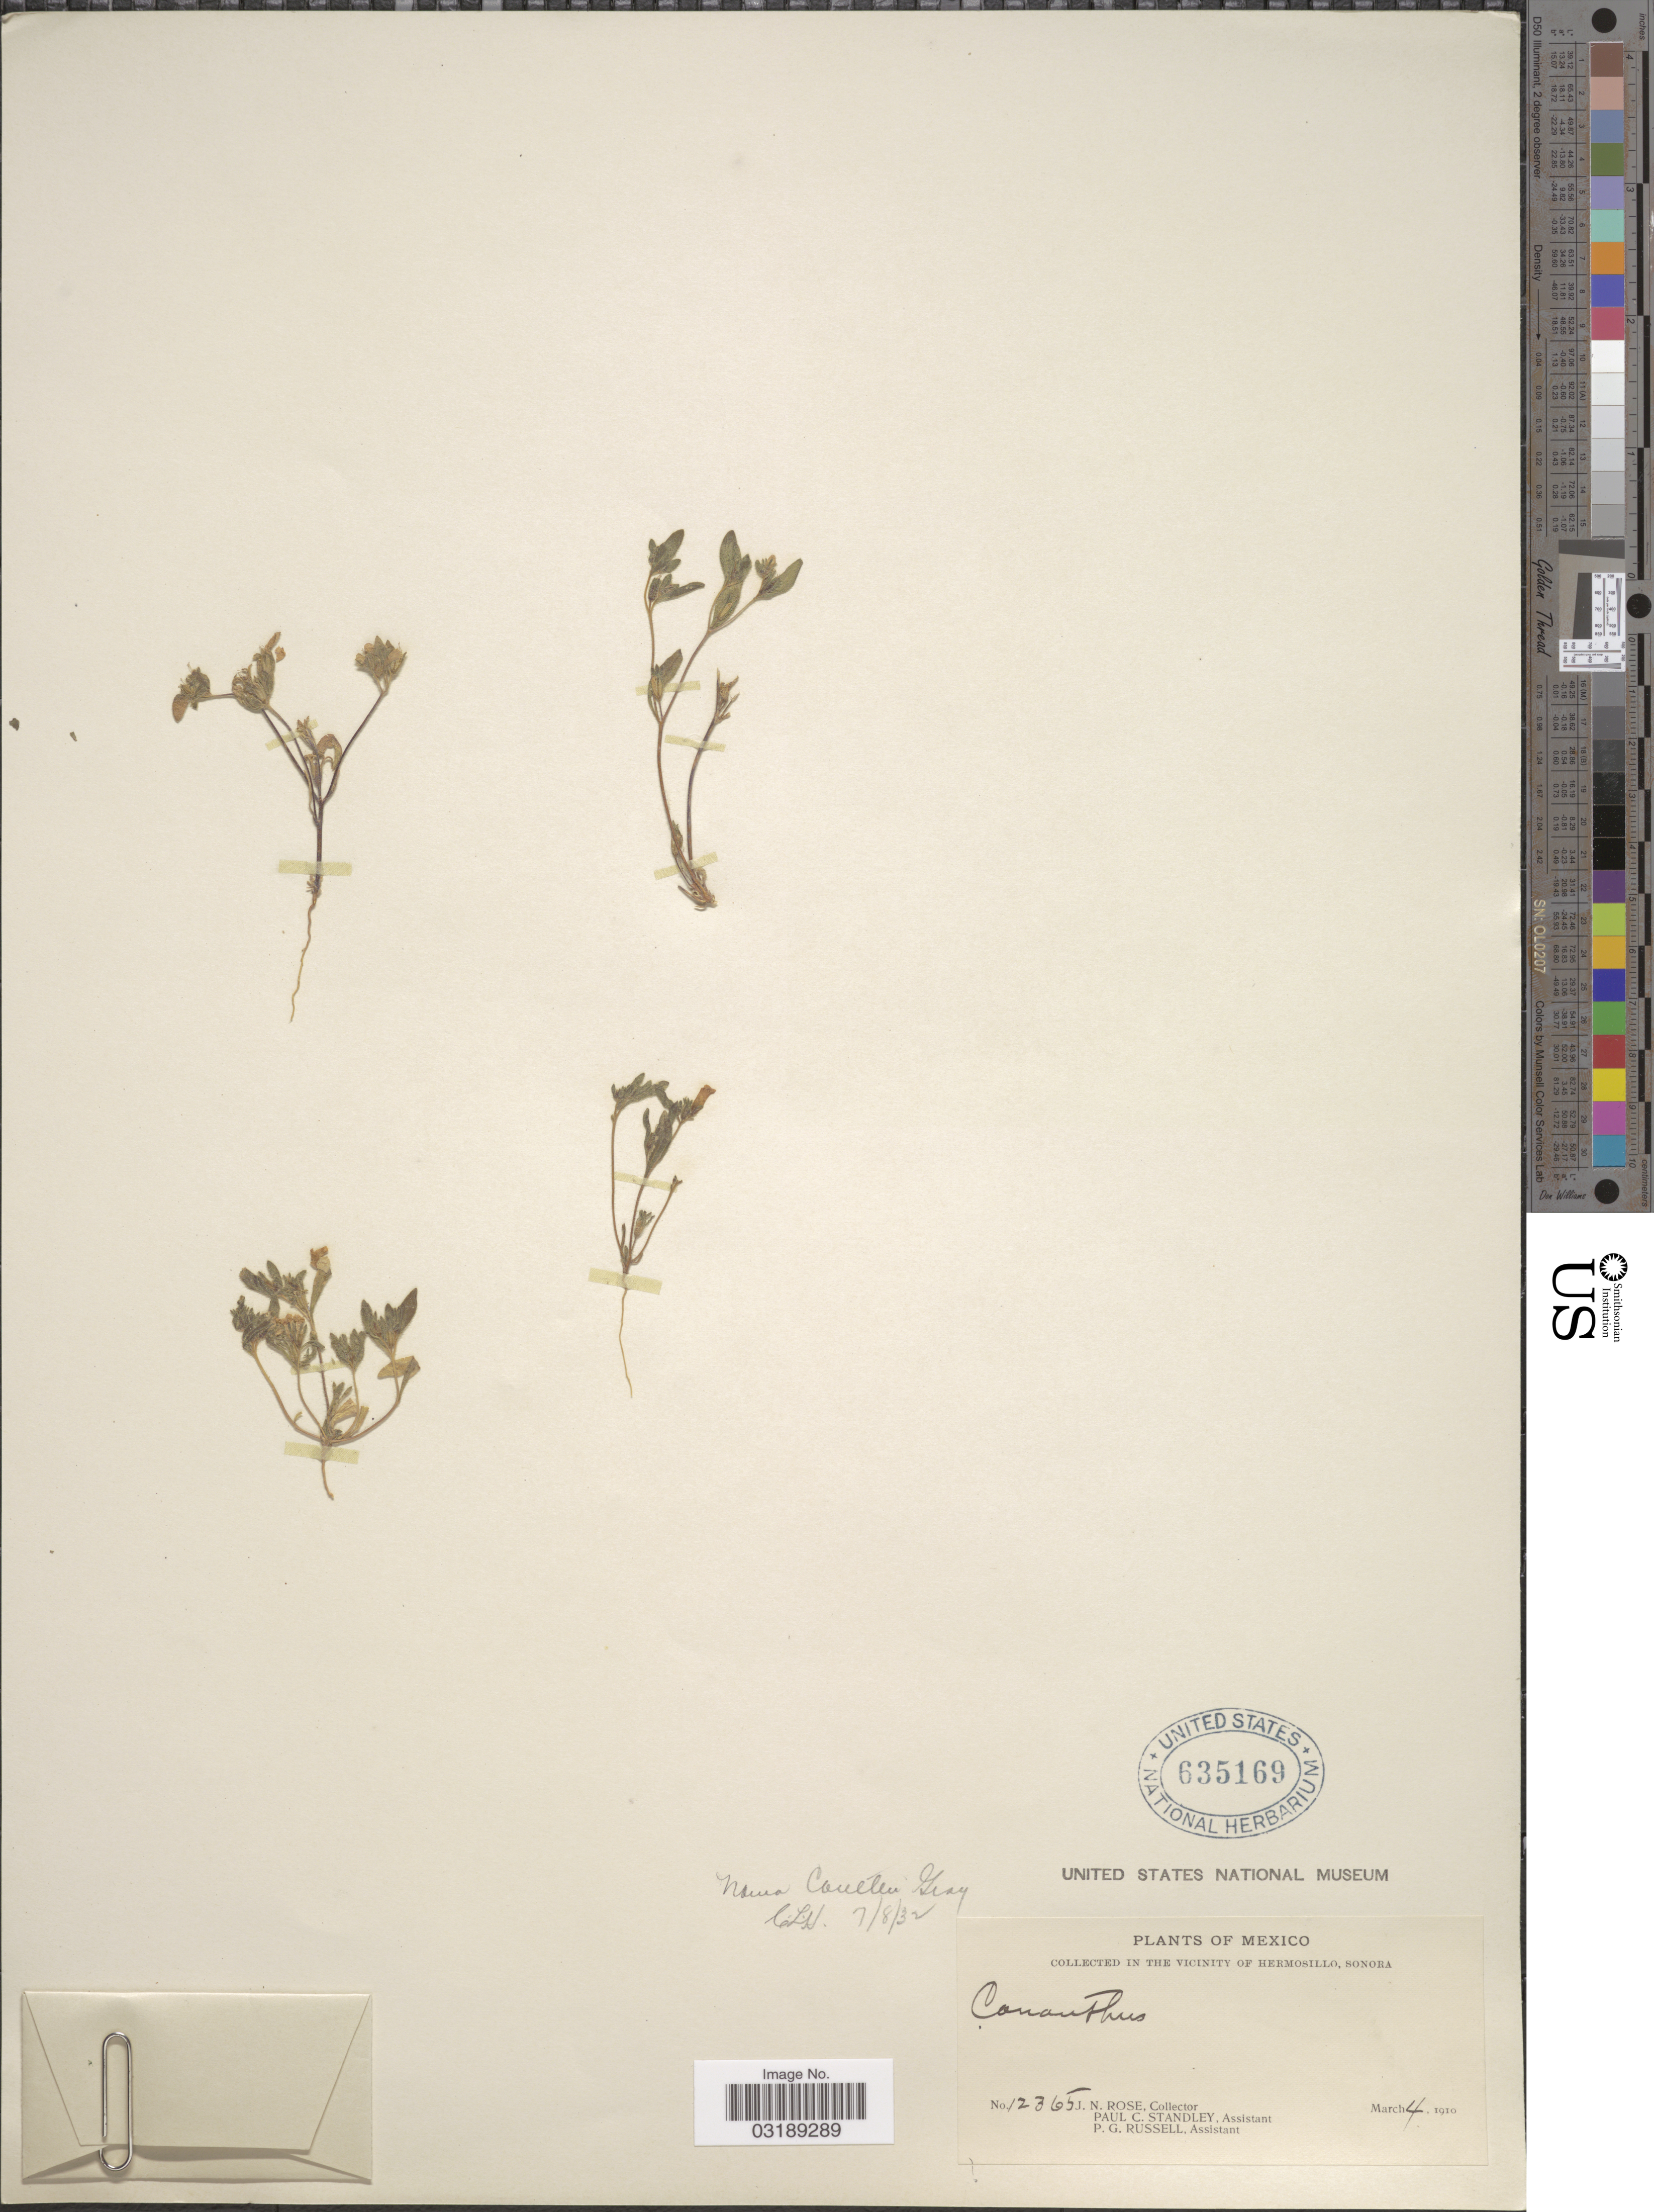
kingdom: Plantae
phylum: Tracheophyta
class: Magnoliopsida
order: Boraginales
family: Namaceae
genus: Nama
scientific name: Nama coulteri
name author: A. Gray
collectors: J. N. Rose, P. C. Standley & P. G. Russell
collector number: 12365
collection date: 1910-03-04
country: Mexico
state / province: Sonora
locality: In the vicinity of Hermosillo.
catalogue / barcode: US 635169